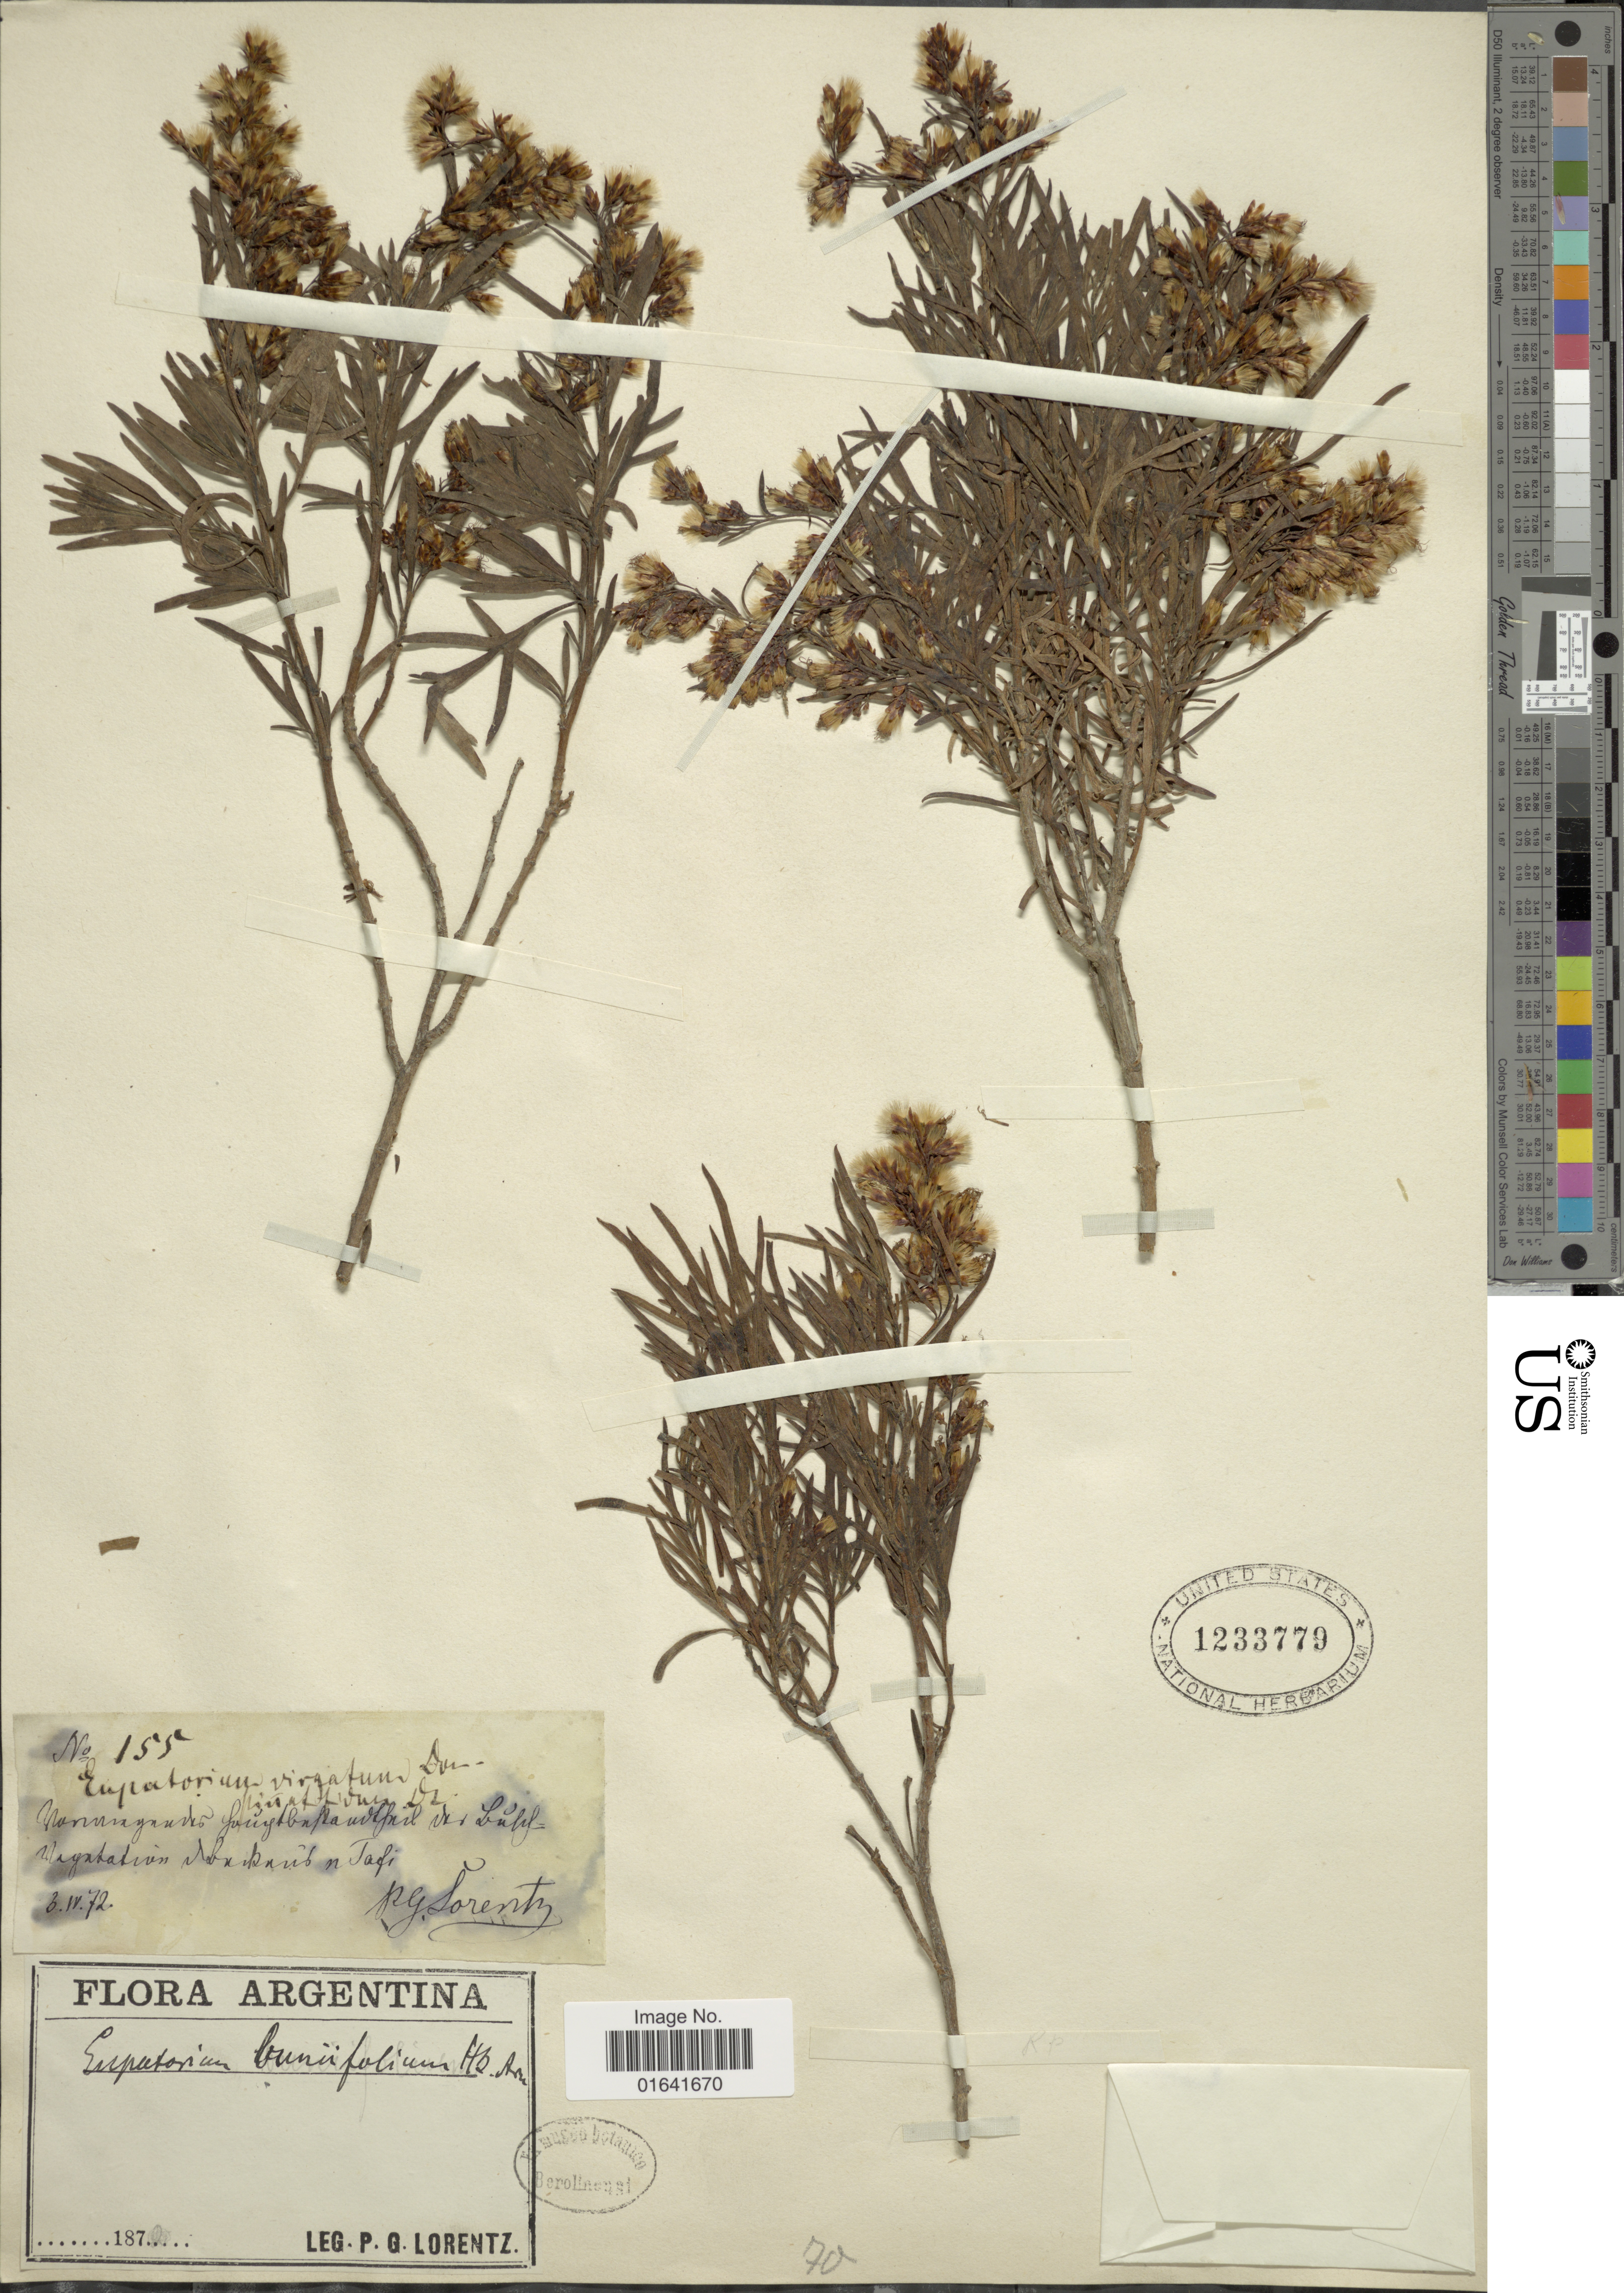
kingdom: Plantae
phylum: Tracheophyta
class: Magnoliopsida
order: Asterales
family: Asteraceae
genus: Acanthostyles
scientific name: Acanthostyles buniifolius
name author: (Hook. & Arn.) R.M. King & H. Rob.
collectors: P. G. Lorentz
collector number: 155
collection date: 1872-04-03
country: Argentina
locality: Ungastation ibakarib n Tafi. [interpreted]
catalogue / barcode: US 1233779